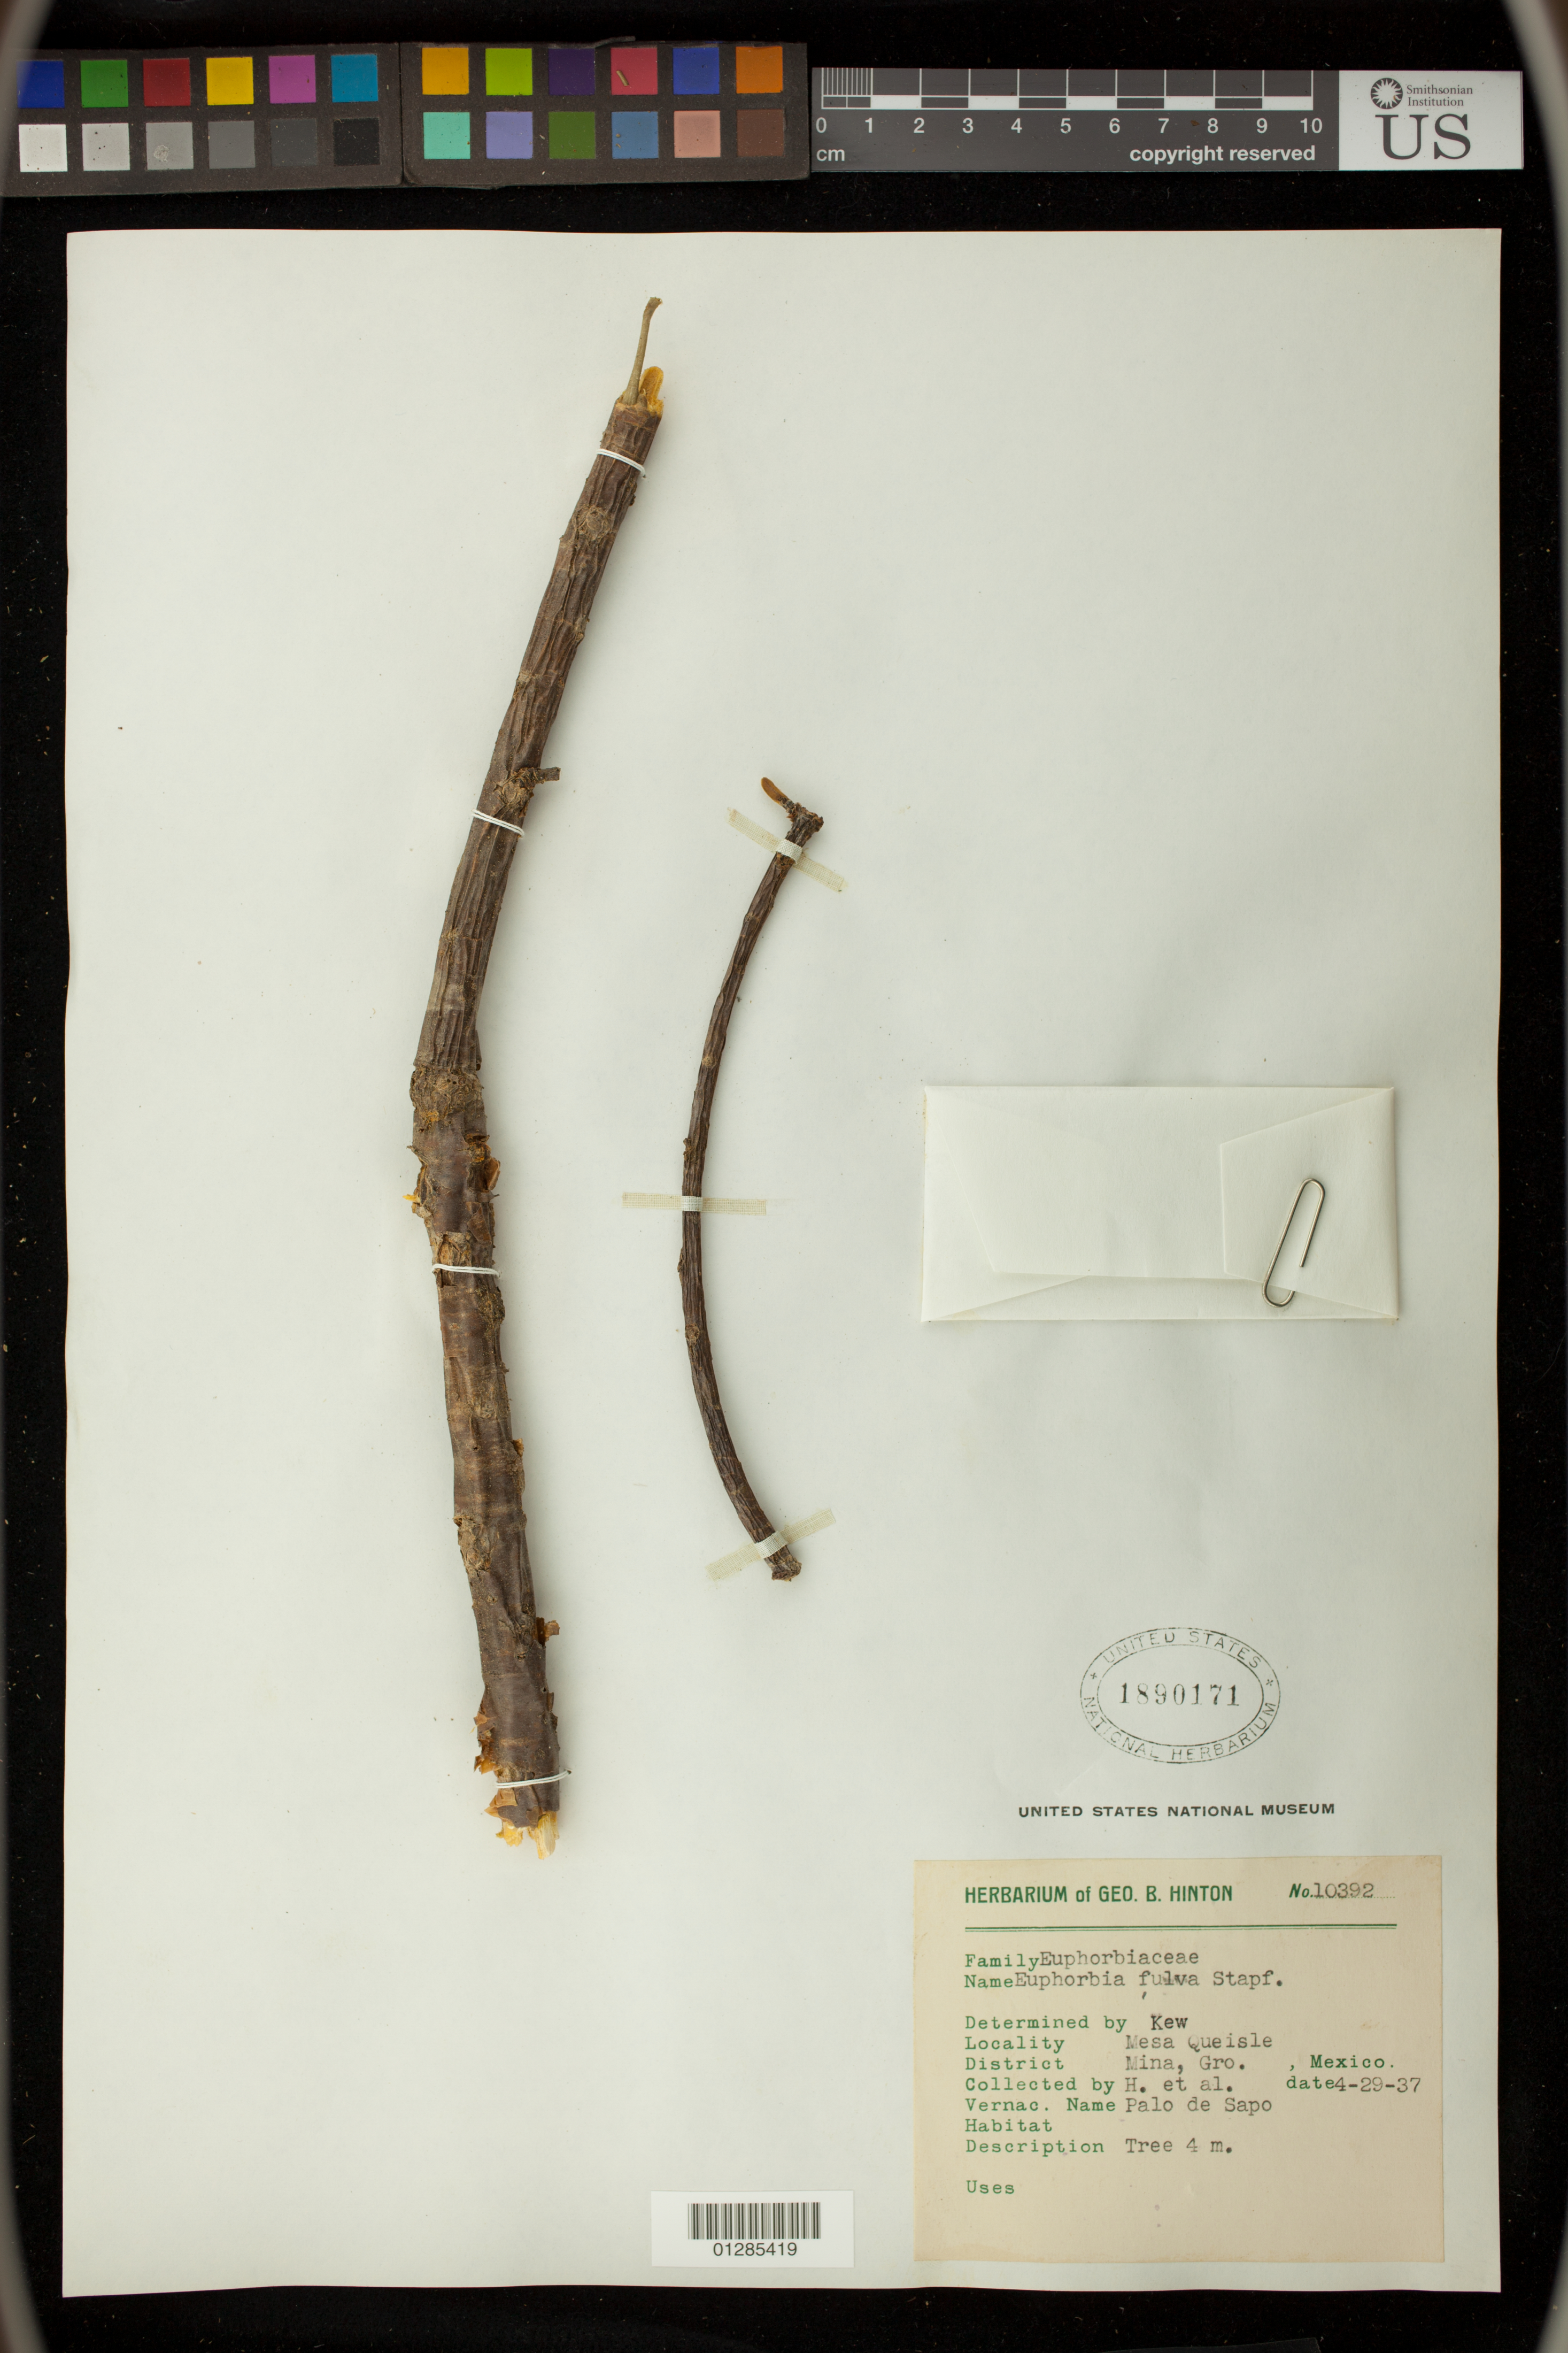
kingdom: Plantae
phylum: Tracheophyta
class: Magnoliopsida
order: Malpighiales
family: Euphorbiaceae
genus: Euphorbia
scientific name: Euphorbia tanquahuete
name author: Sessé & Moc.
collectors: G. B. Hinton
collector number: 10392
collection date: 1937-04-29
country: Mexico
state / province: Guerrero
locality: Mesa Queisle, District Mina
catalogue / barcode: US 1890171